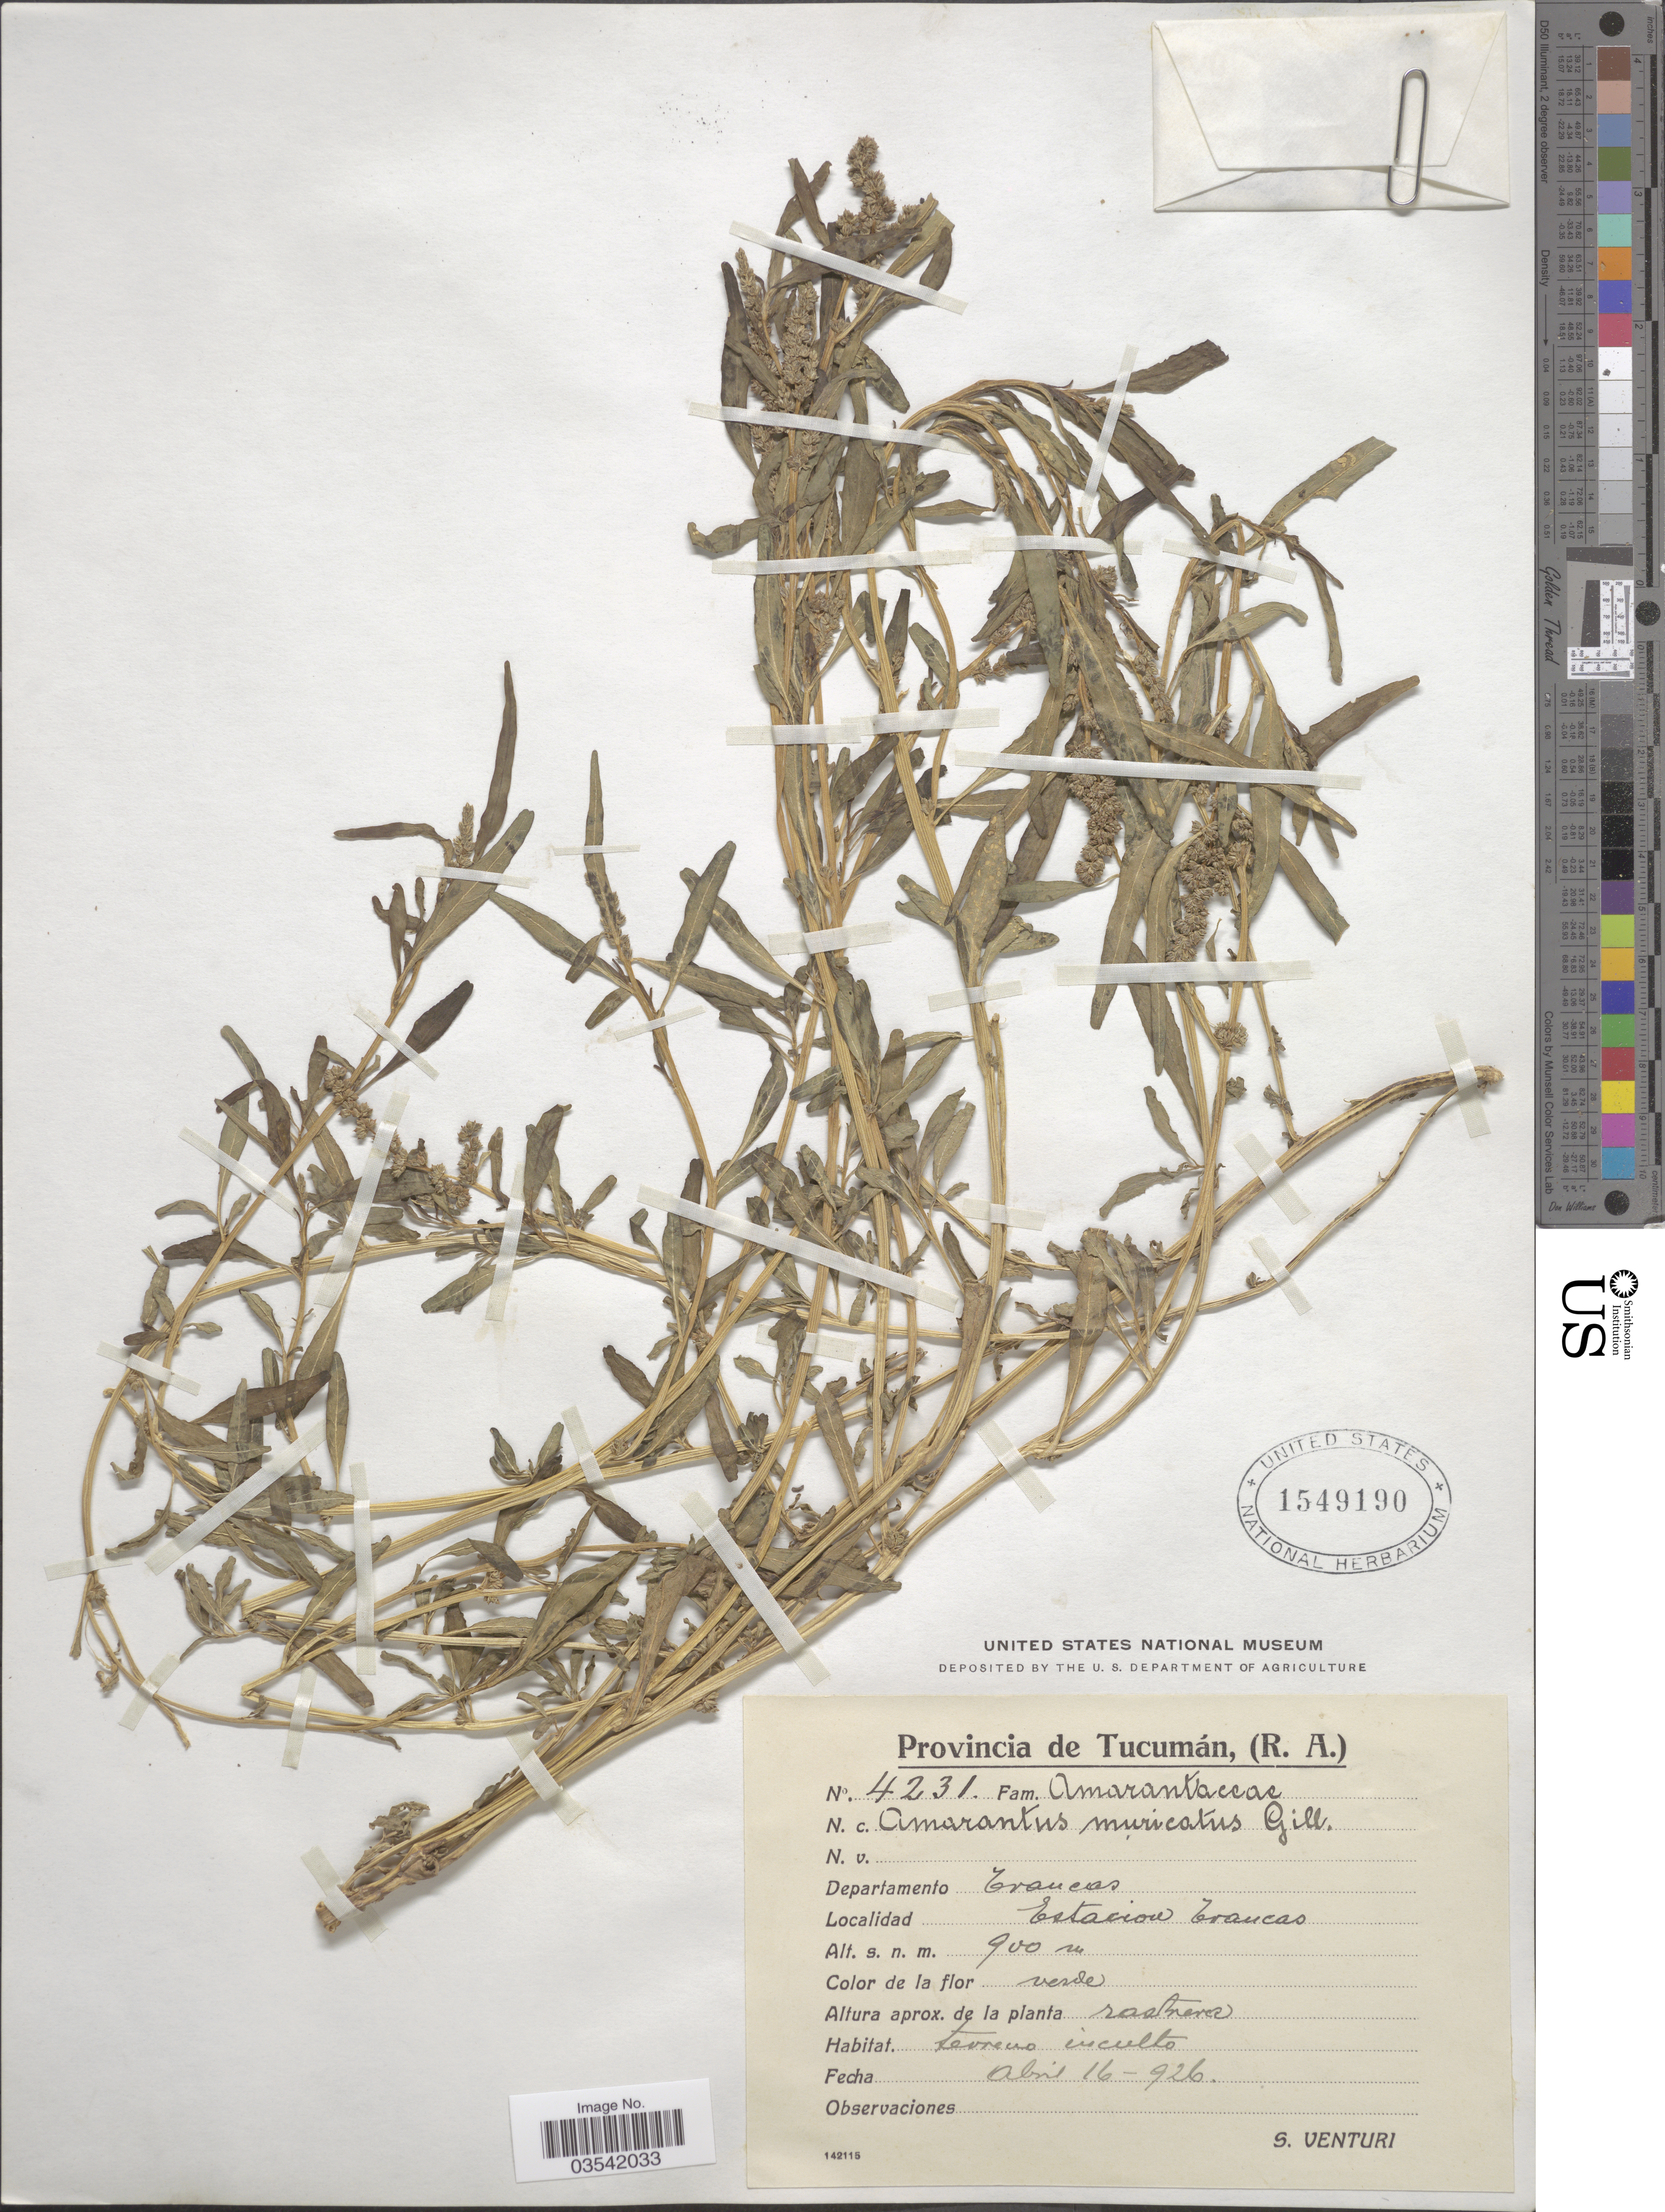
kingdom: Plantae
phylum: Tracheophyta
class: Magnoliopsida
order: Caryophyllales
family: Amaranthaceae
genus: Amaranthus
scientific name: Amaranthus muricatus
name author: (Moq.) Hieron.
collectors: S. Venturi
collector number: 4231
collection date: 1926-04-16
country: Argentina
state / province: Tucuman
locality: Departamento Trancas. Estacion Trancas.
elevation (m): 900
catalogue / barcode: US 1549190